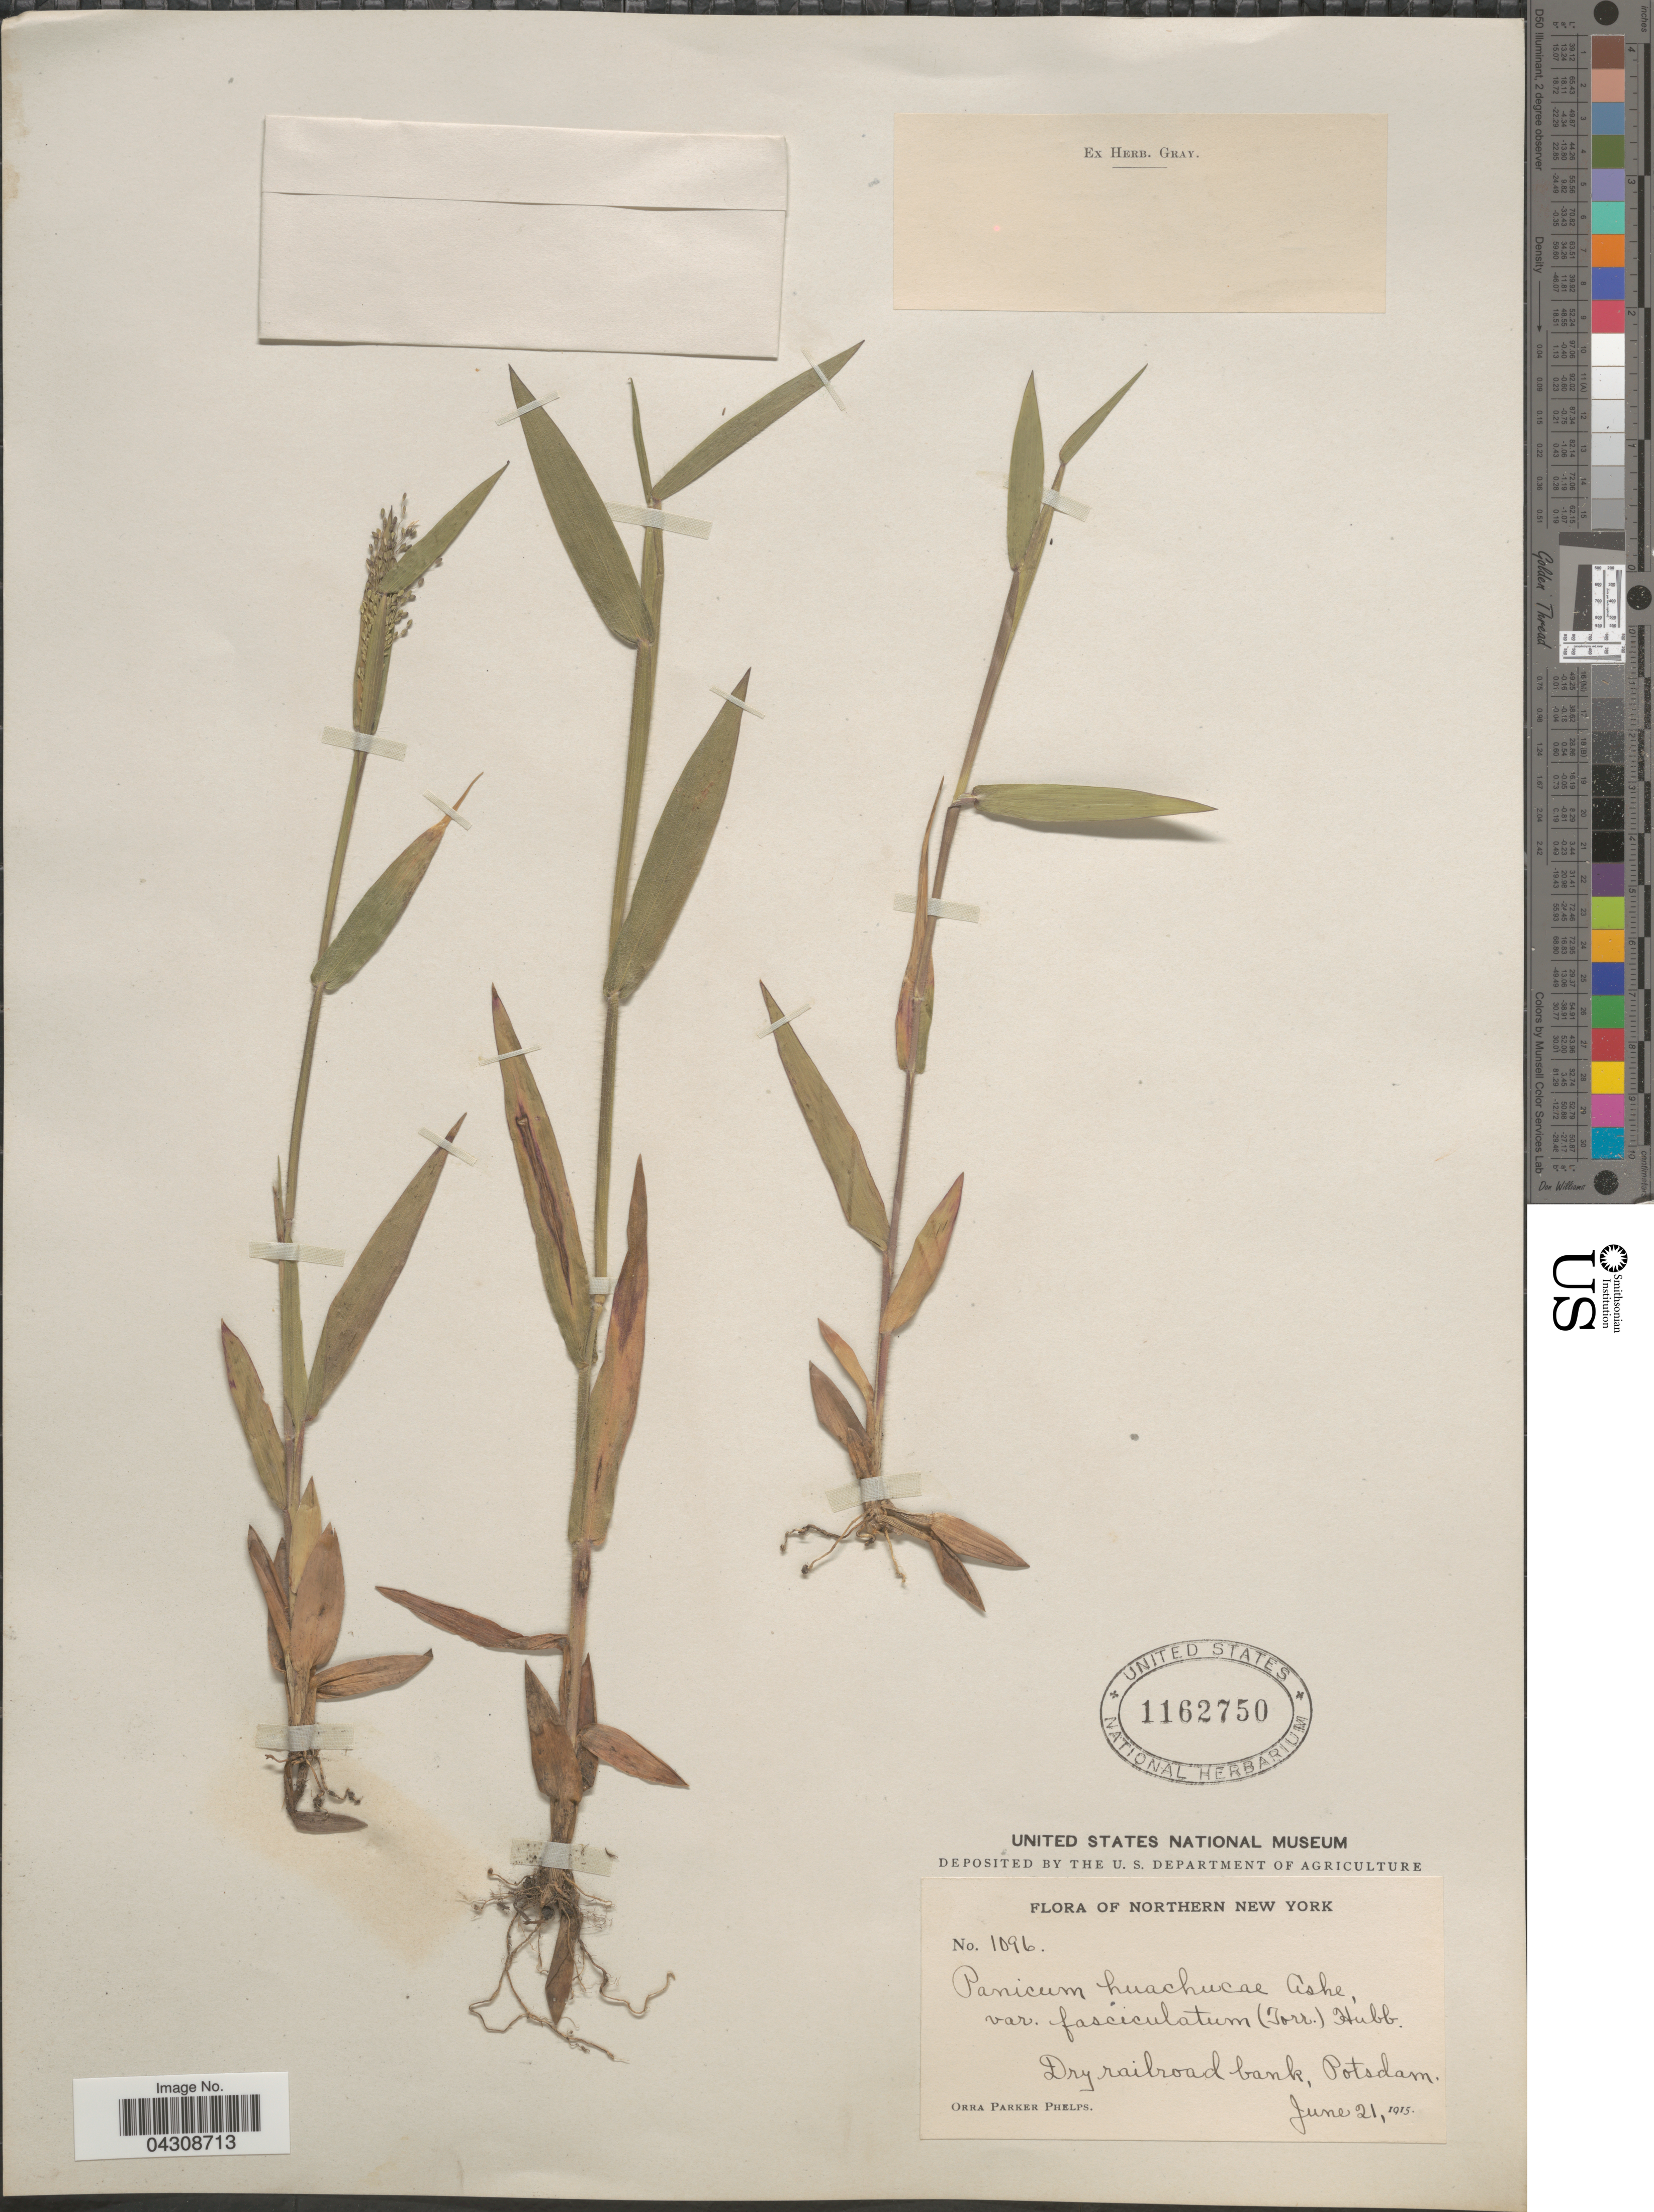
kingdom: Plantae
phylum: Tracheophyta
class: Liliopsida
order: Poales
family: Poaceae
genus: Dichanthelium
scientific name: Dichanthelium acuminatum var. acuminatum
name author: (Sw.) Gould & C.A. Clark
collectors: O. P. Phelps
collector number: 1096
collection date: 1915-06-21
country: United States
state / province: New York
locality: Northern New York. Dry railroad bank, Potsdam.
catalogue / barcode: US 1162750